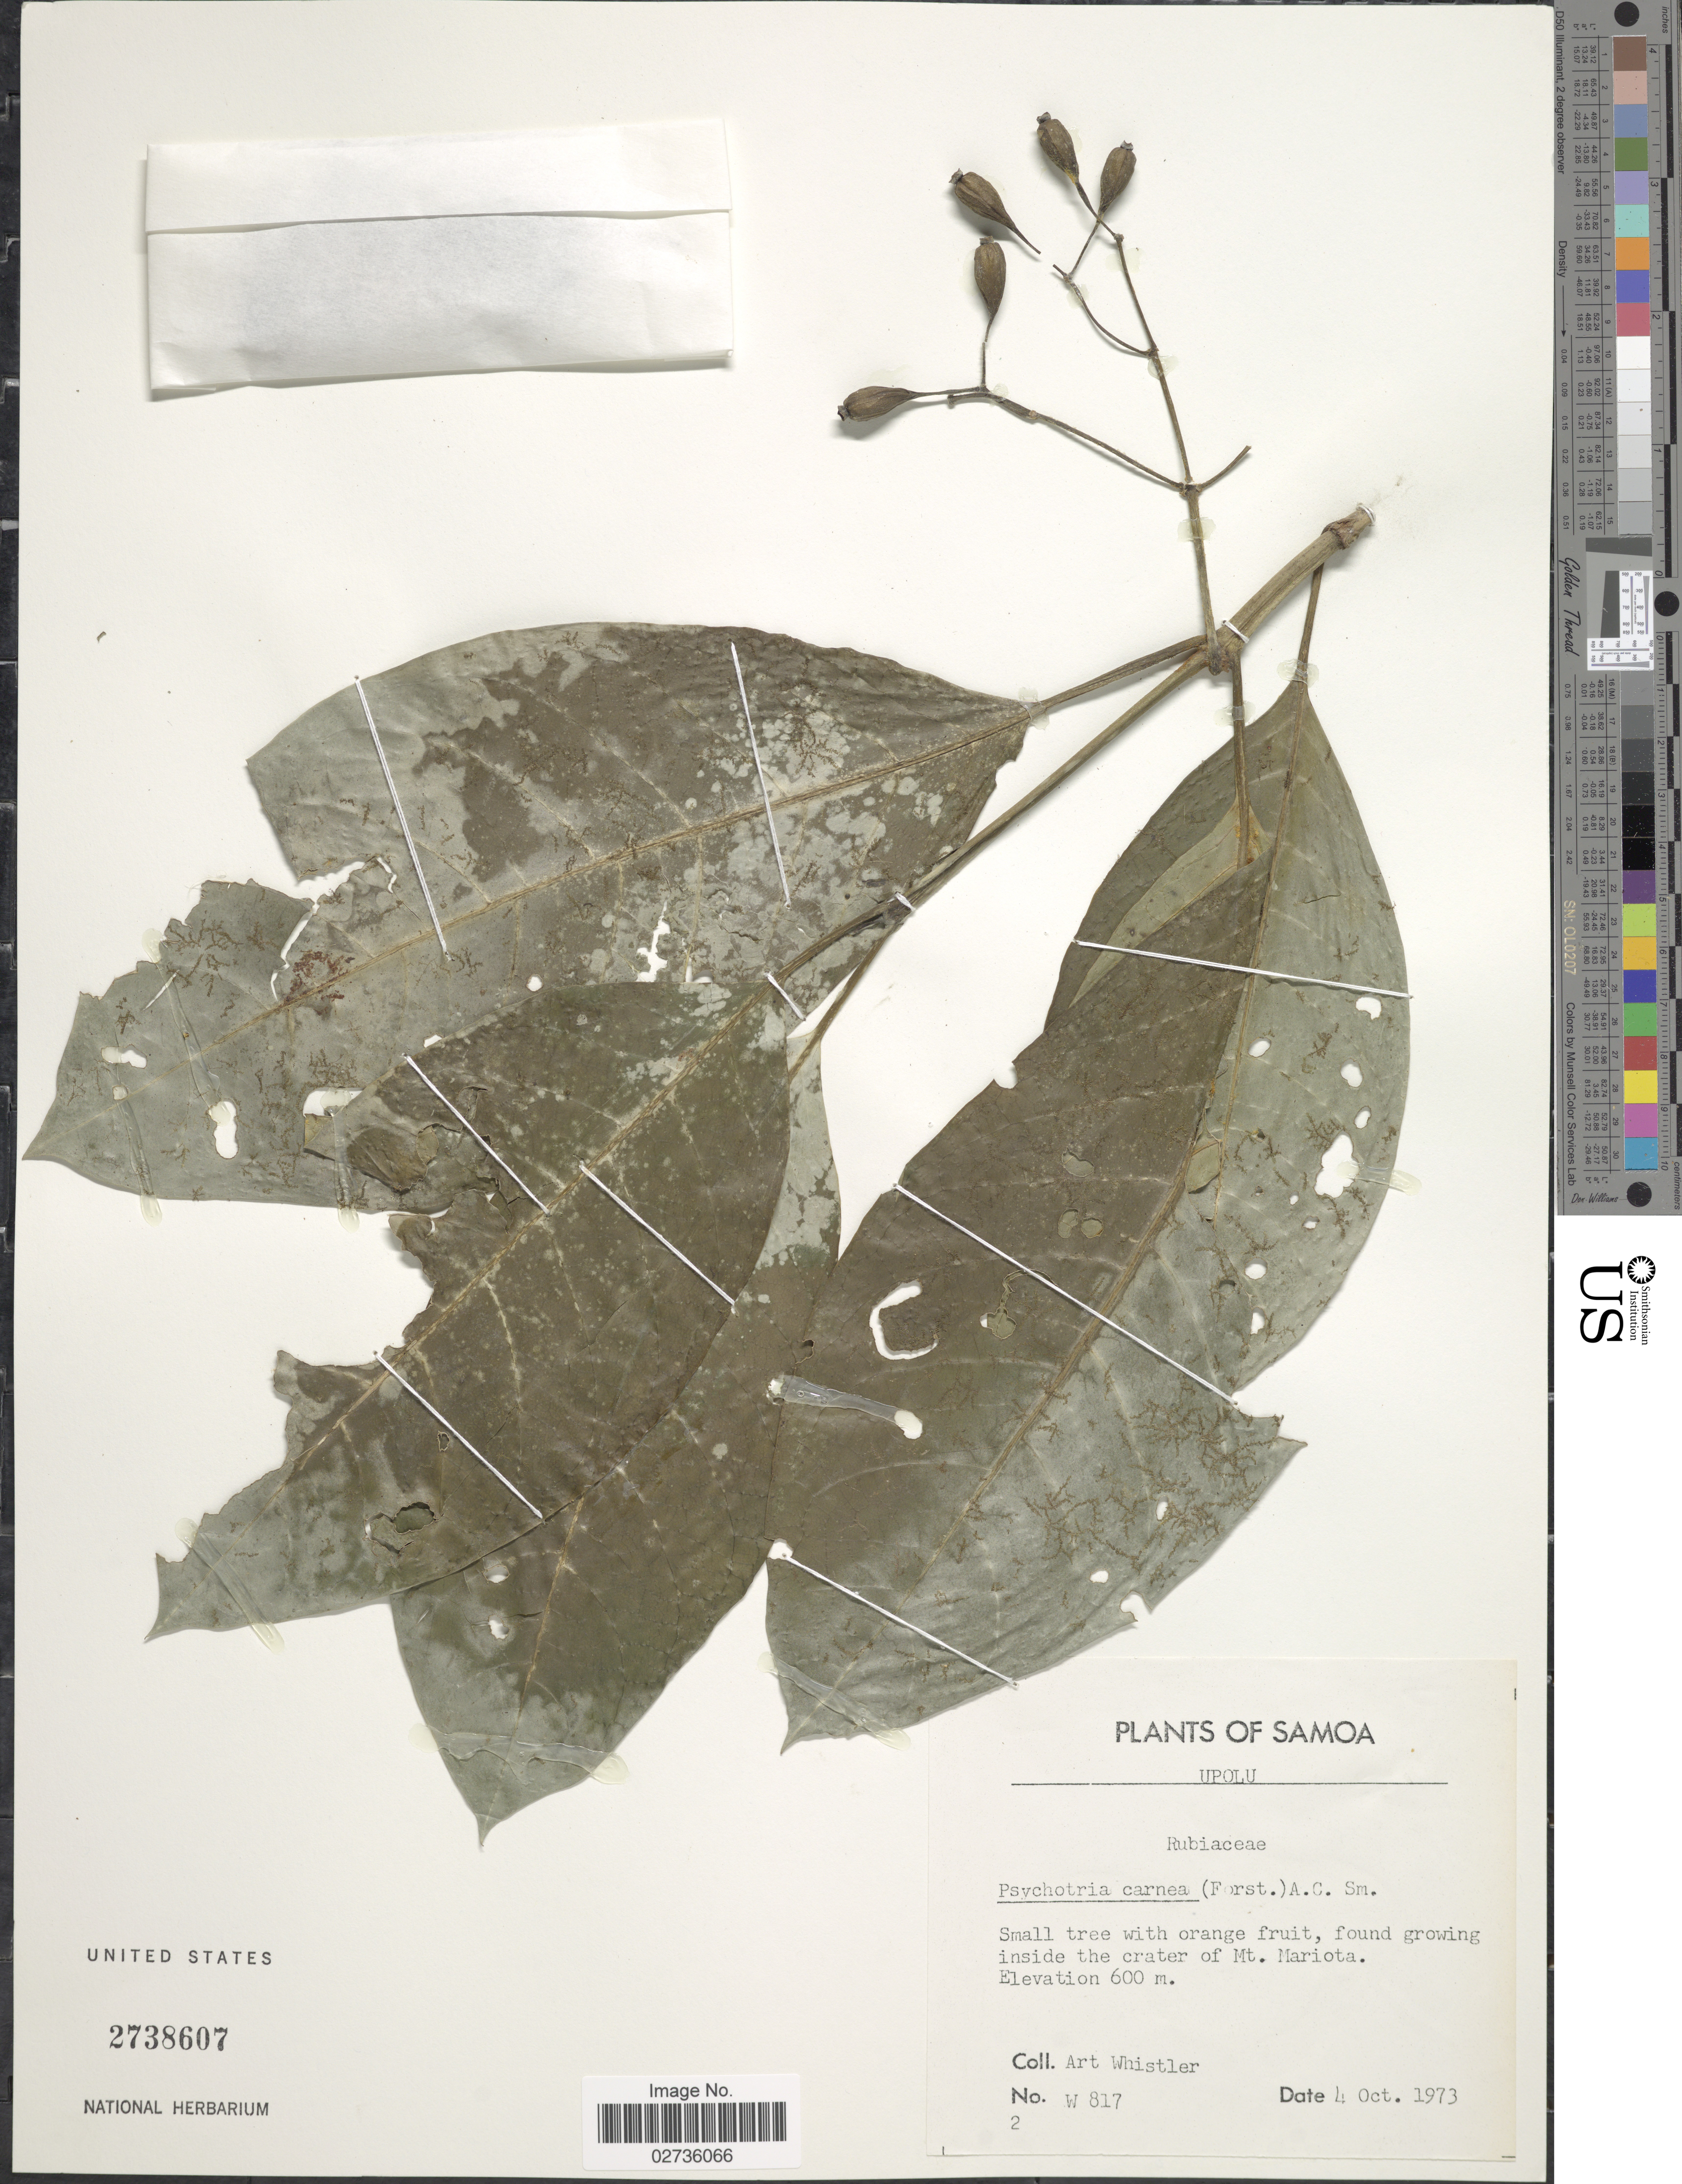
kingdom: Plantae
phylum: Tracheophyta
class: Magnoliopsida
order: Gentianales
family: Rubiaceae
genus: Psychotria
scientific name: Psychotria carnea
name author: (Forst.) A.C. Sm.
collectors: A. Whistler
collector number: W 817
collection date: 1973-10-04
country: Samoa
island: Upolu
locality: Upolu. Inside the crater of Mt. Mariota.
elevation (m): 600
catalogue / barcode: US 2738607